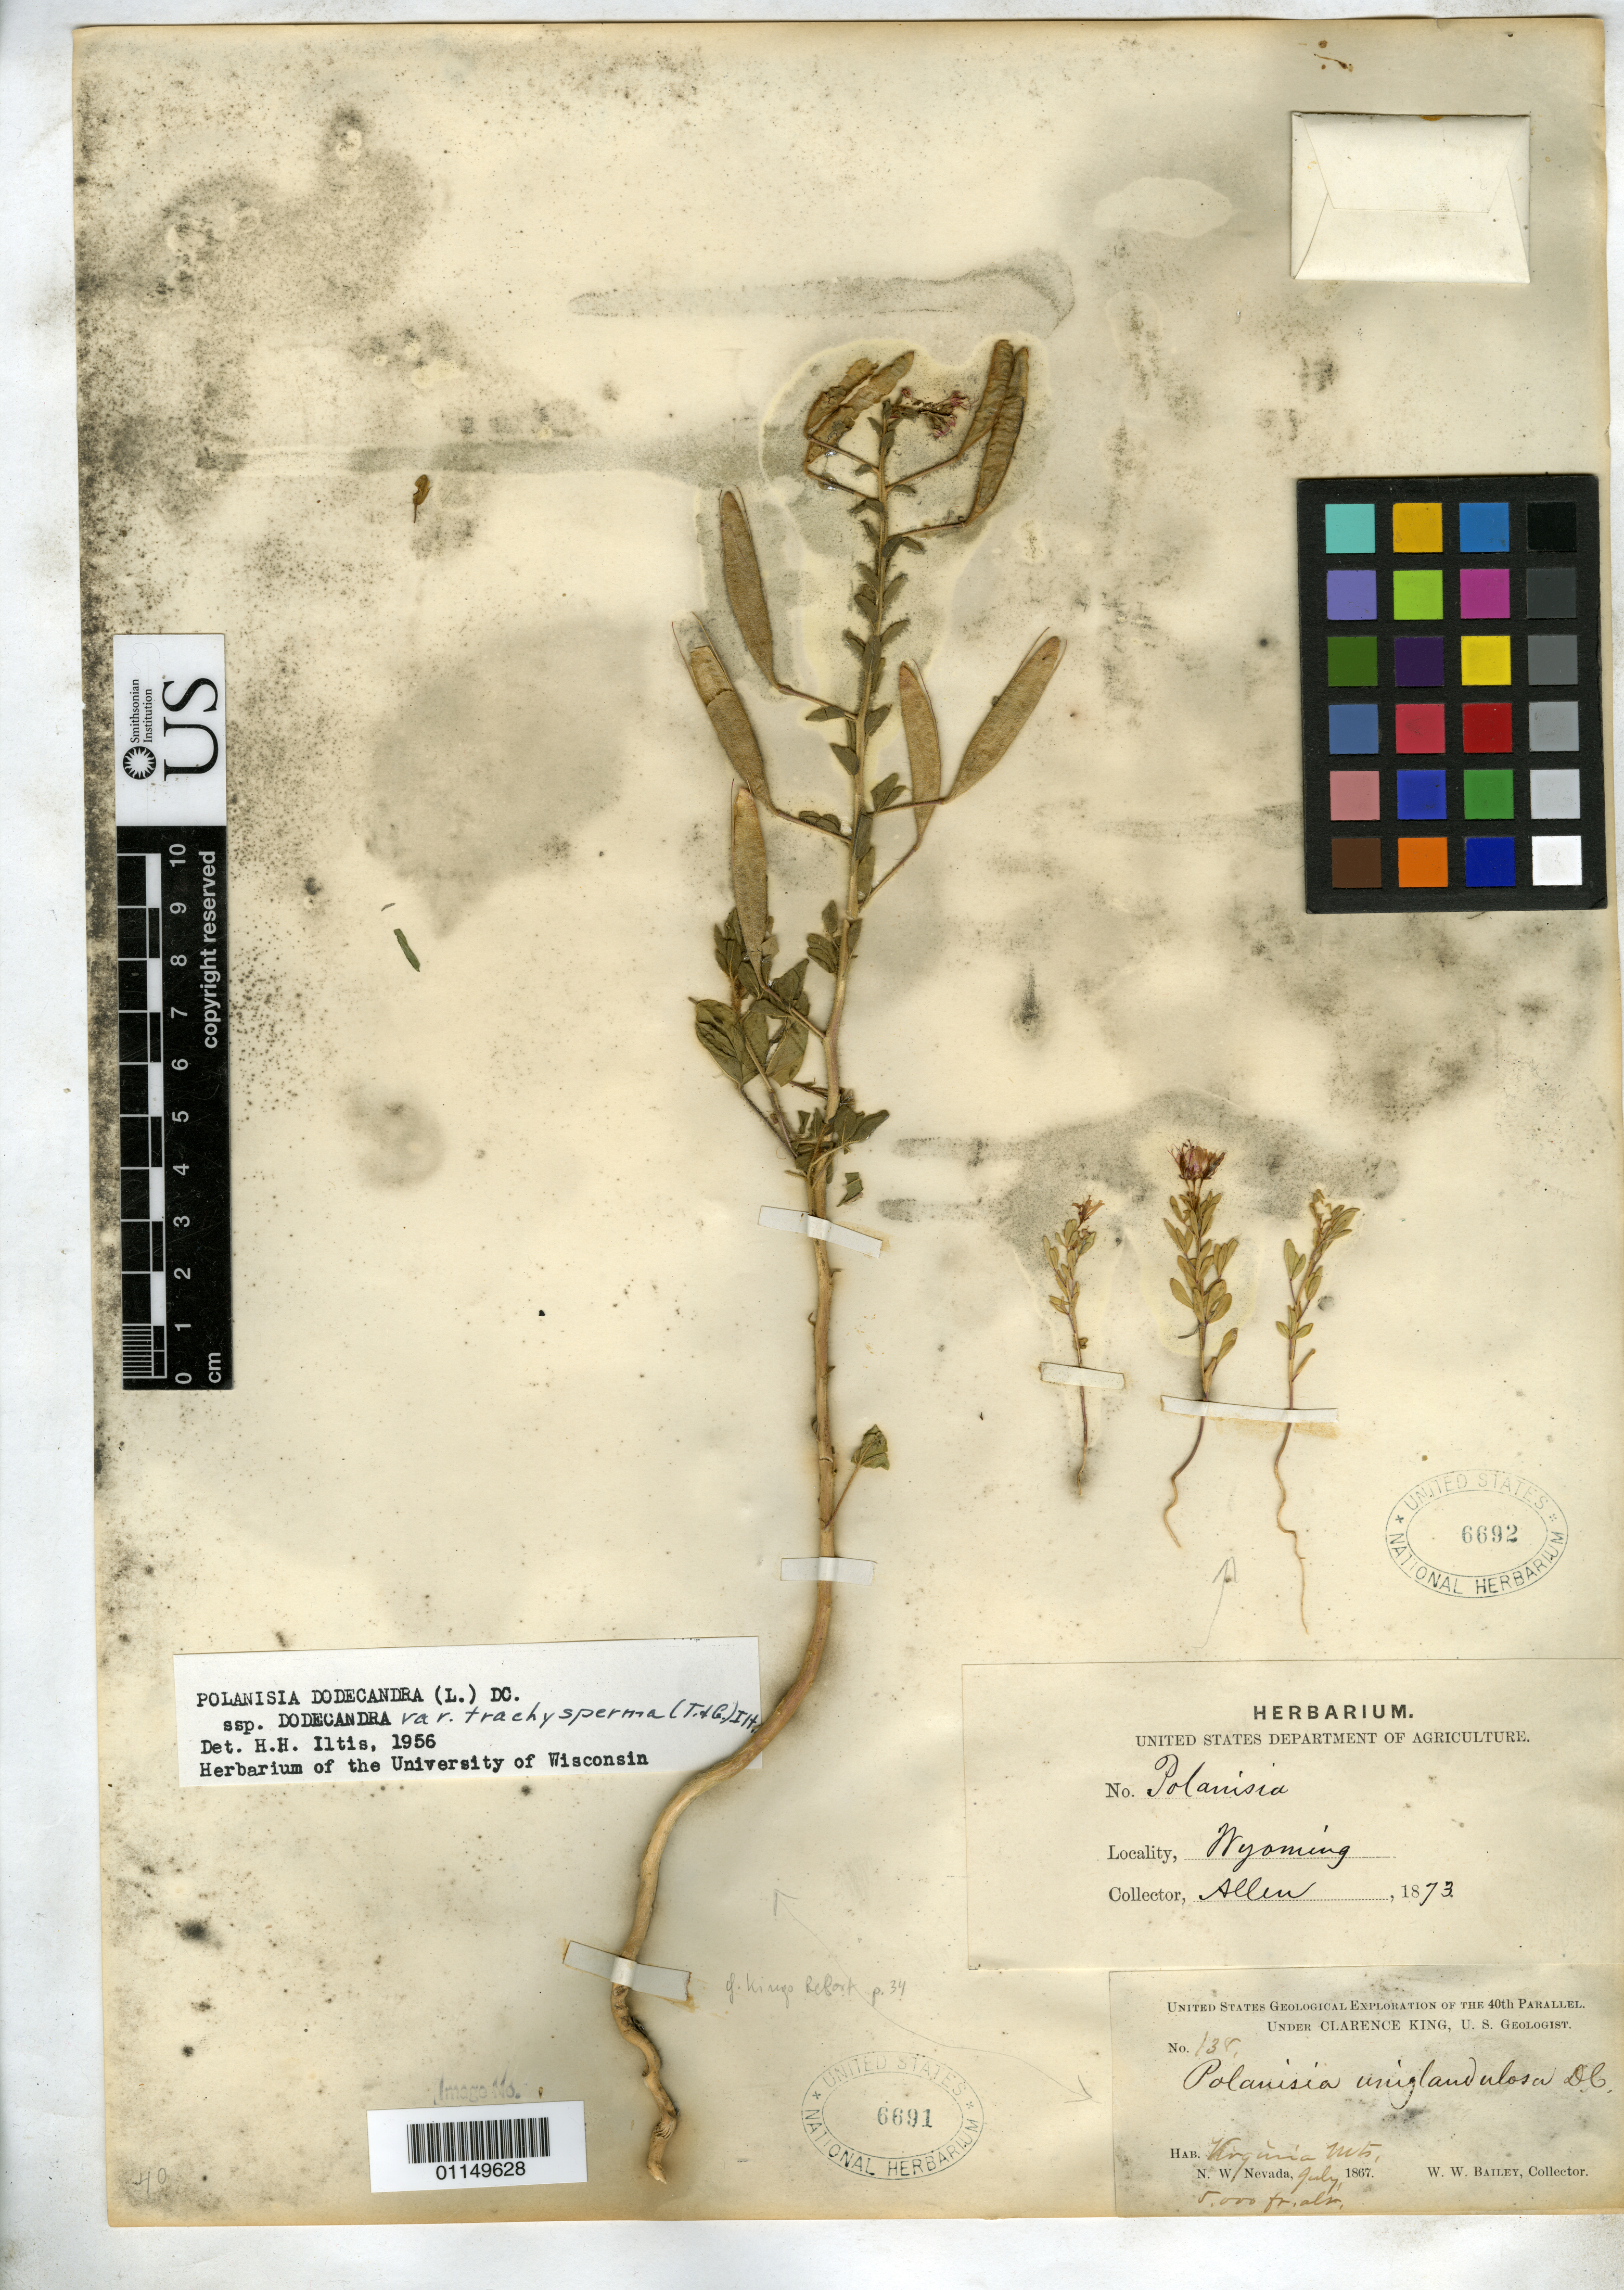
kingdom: Plantae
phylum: Tracheophyta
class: Magnoliopsida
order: Brassicales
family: Cleomaceae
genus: Polanisia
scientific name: Polanisia trachysperma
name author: Torr. & A. Gray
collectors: W. W. Bailey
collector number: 138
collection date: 1867-07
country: United States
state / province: Nevada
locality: Virginia Mts.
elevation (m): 1524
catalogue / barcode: US 6691